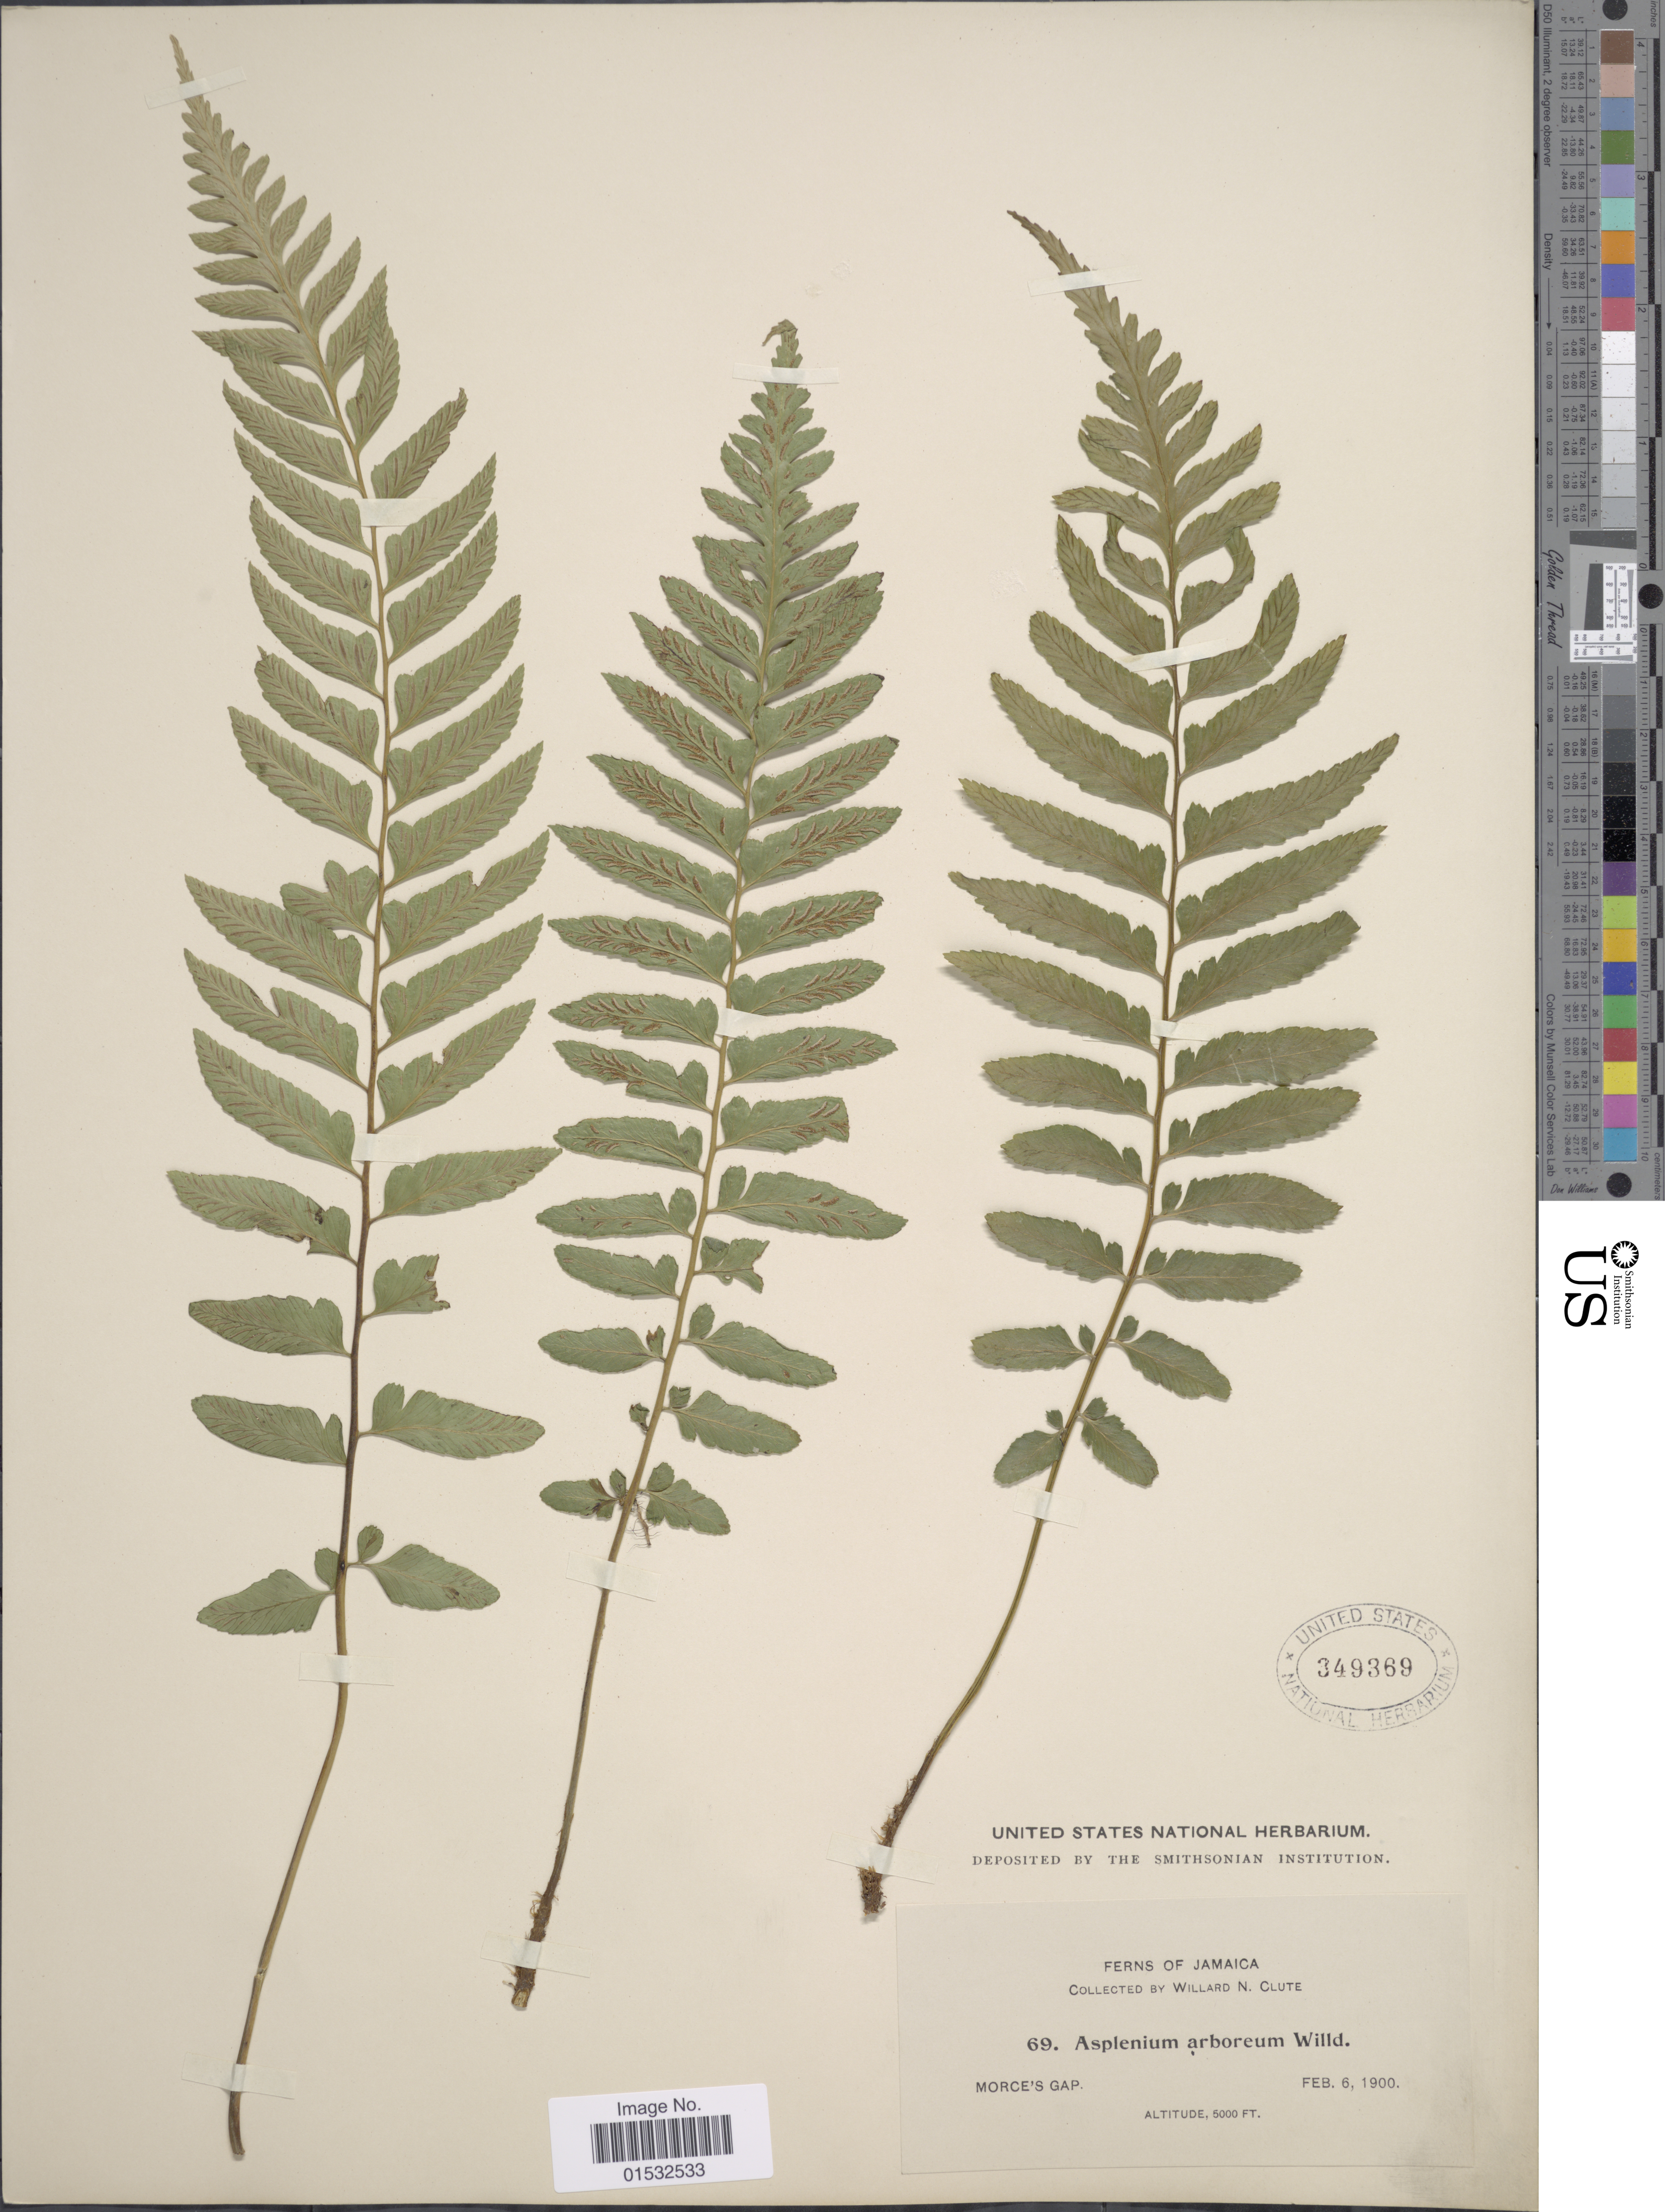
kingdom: Plantae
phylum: Tracheophyta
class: Polypodiopsida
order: Polypodiales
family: Athyriaceae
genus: Diplazium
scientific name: Diplazium unilobum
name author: (Poir.) Hieron.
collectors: W. N. Clute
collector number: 69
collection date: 1900-02-06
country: Jamaica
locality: Morce's Gap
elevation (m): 1524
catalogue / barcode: US 349369